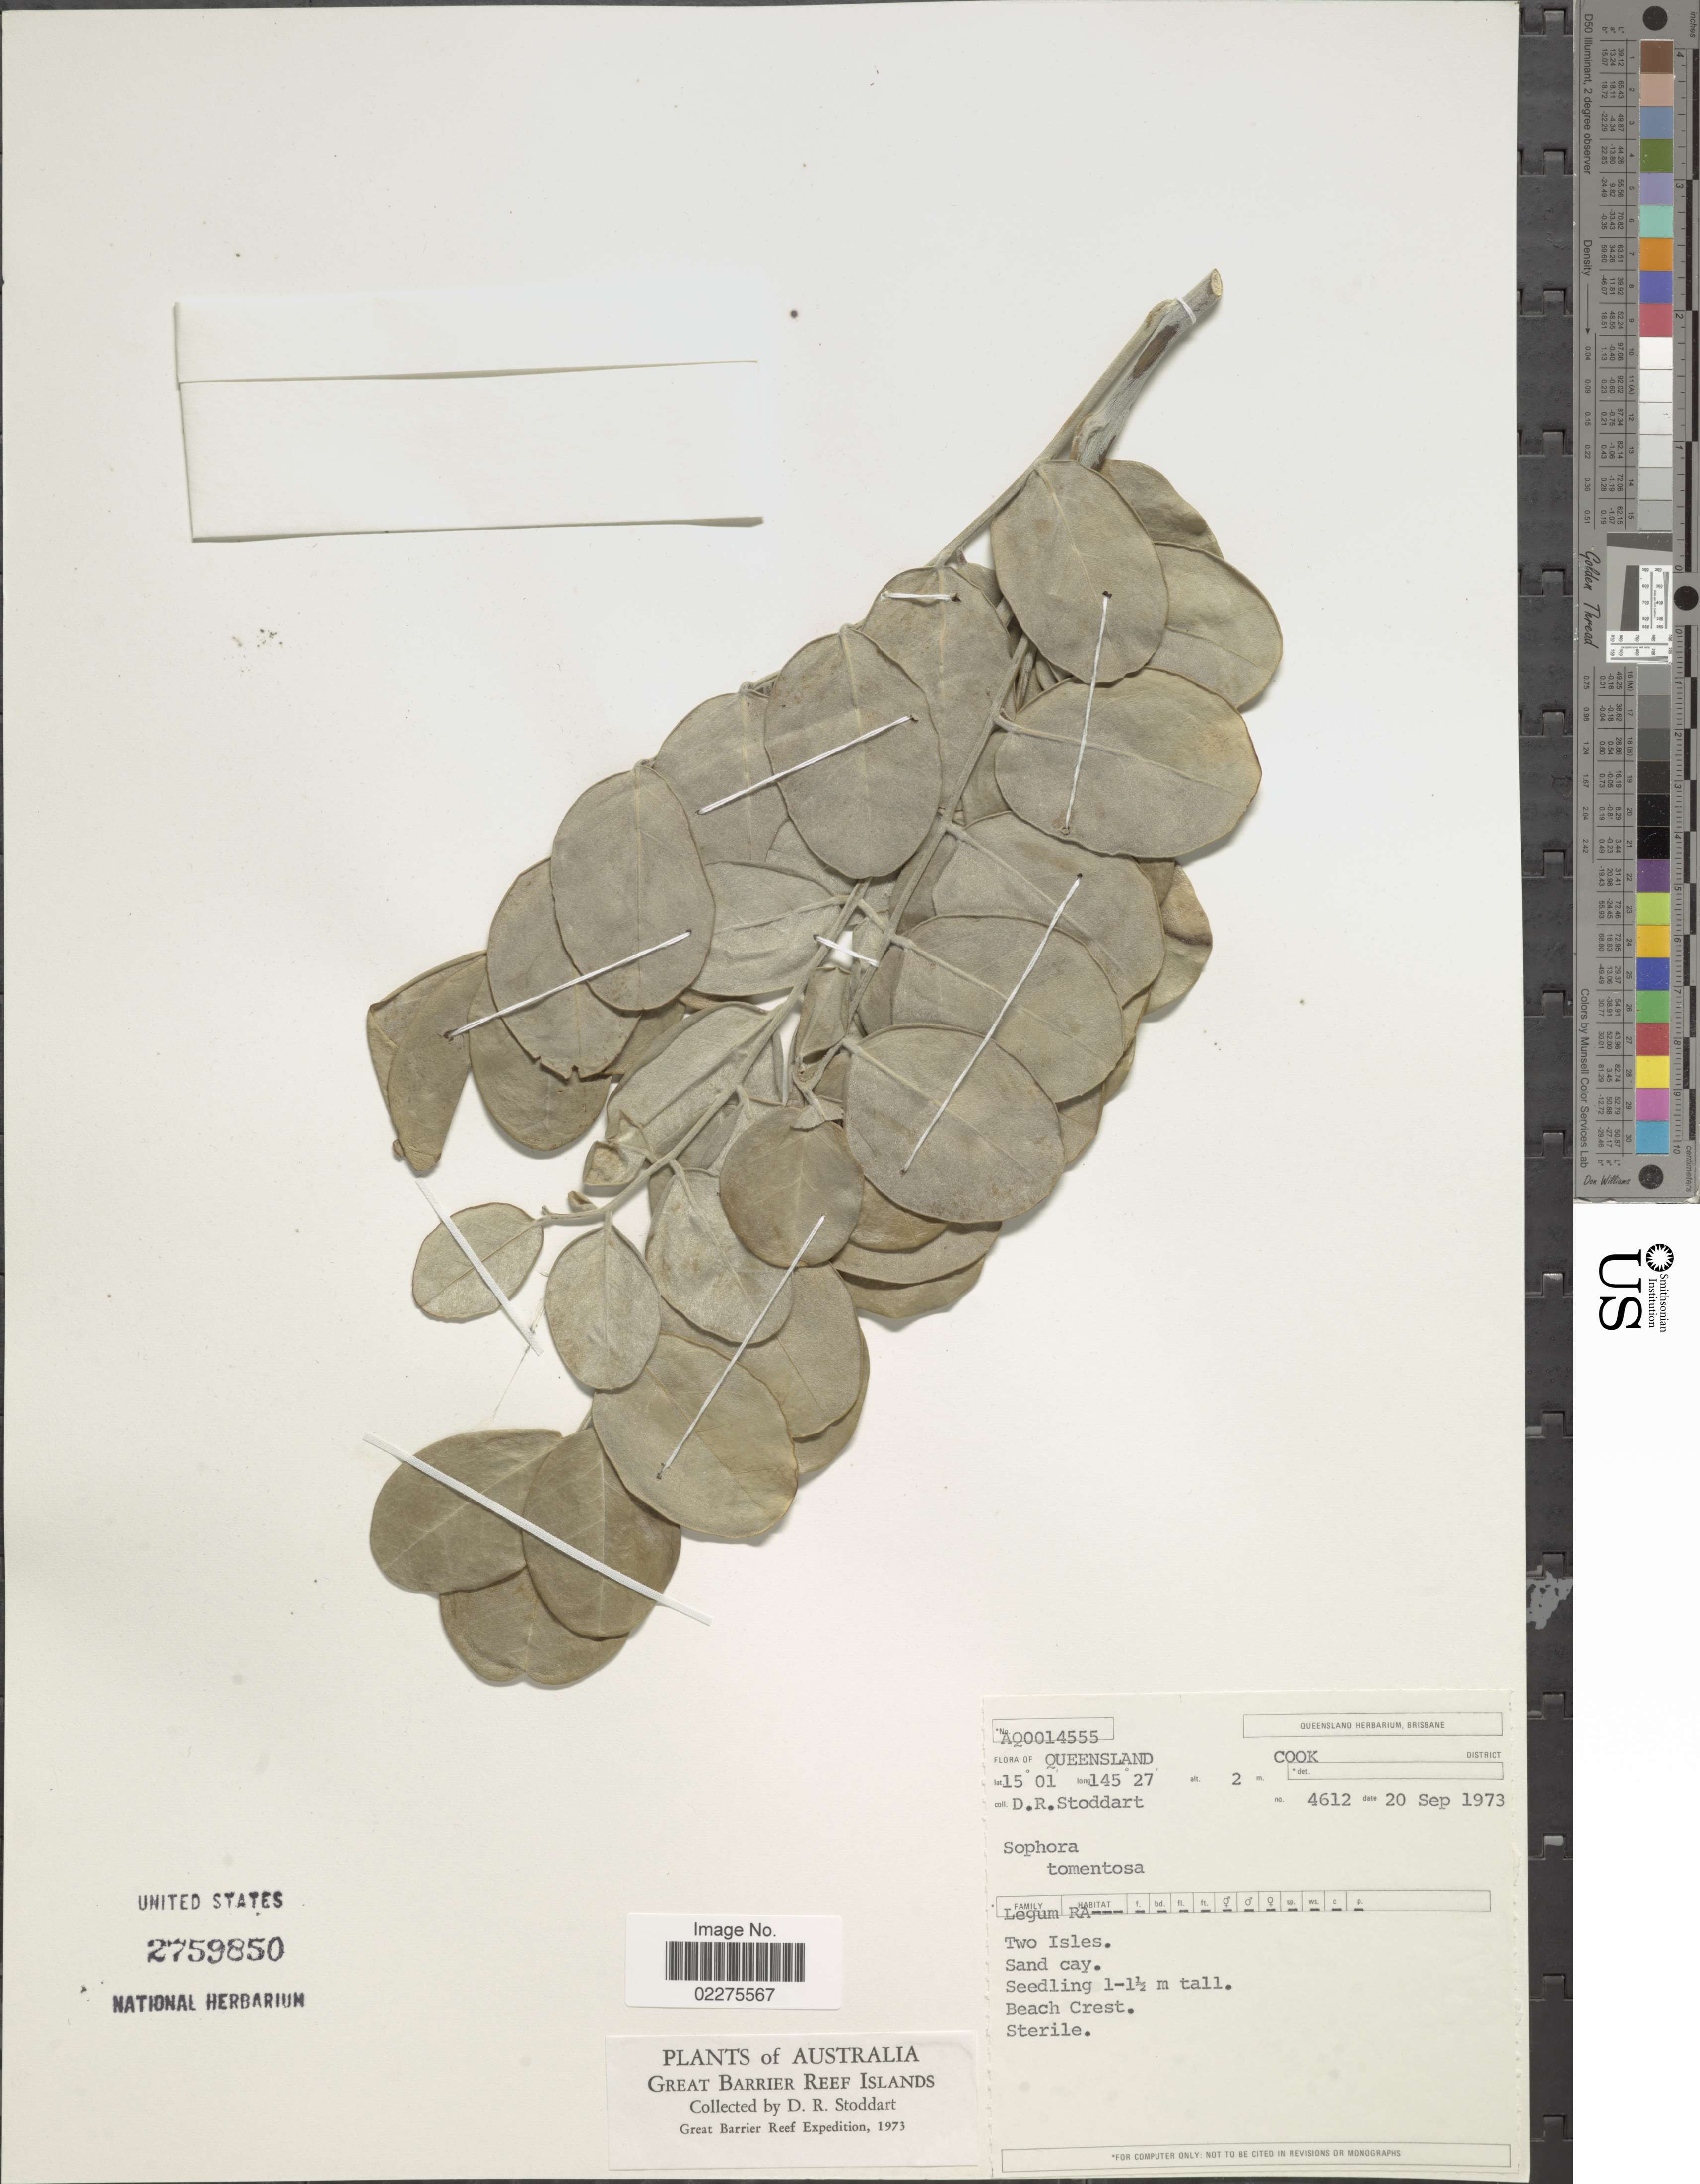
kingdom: Plantae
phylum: Tracheophyta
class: Magnoliopsida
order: Fabales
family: Fabaceae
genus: Sophora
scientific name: Sophora tomentosa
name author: L.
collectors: D. R. Stoddart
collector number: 4612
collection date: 1973-09-20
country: Australia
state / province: Queensland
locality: Two Isles. Great Barrier Reef Islands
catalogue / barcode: US 2759850